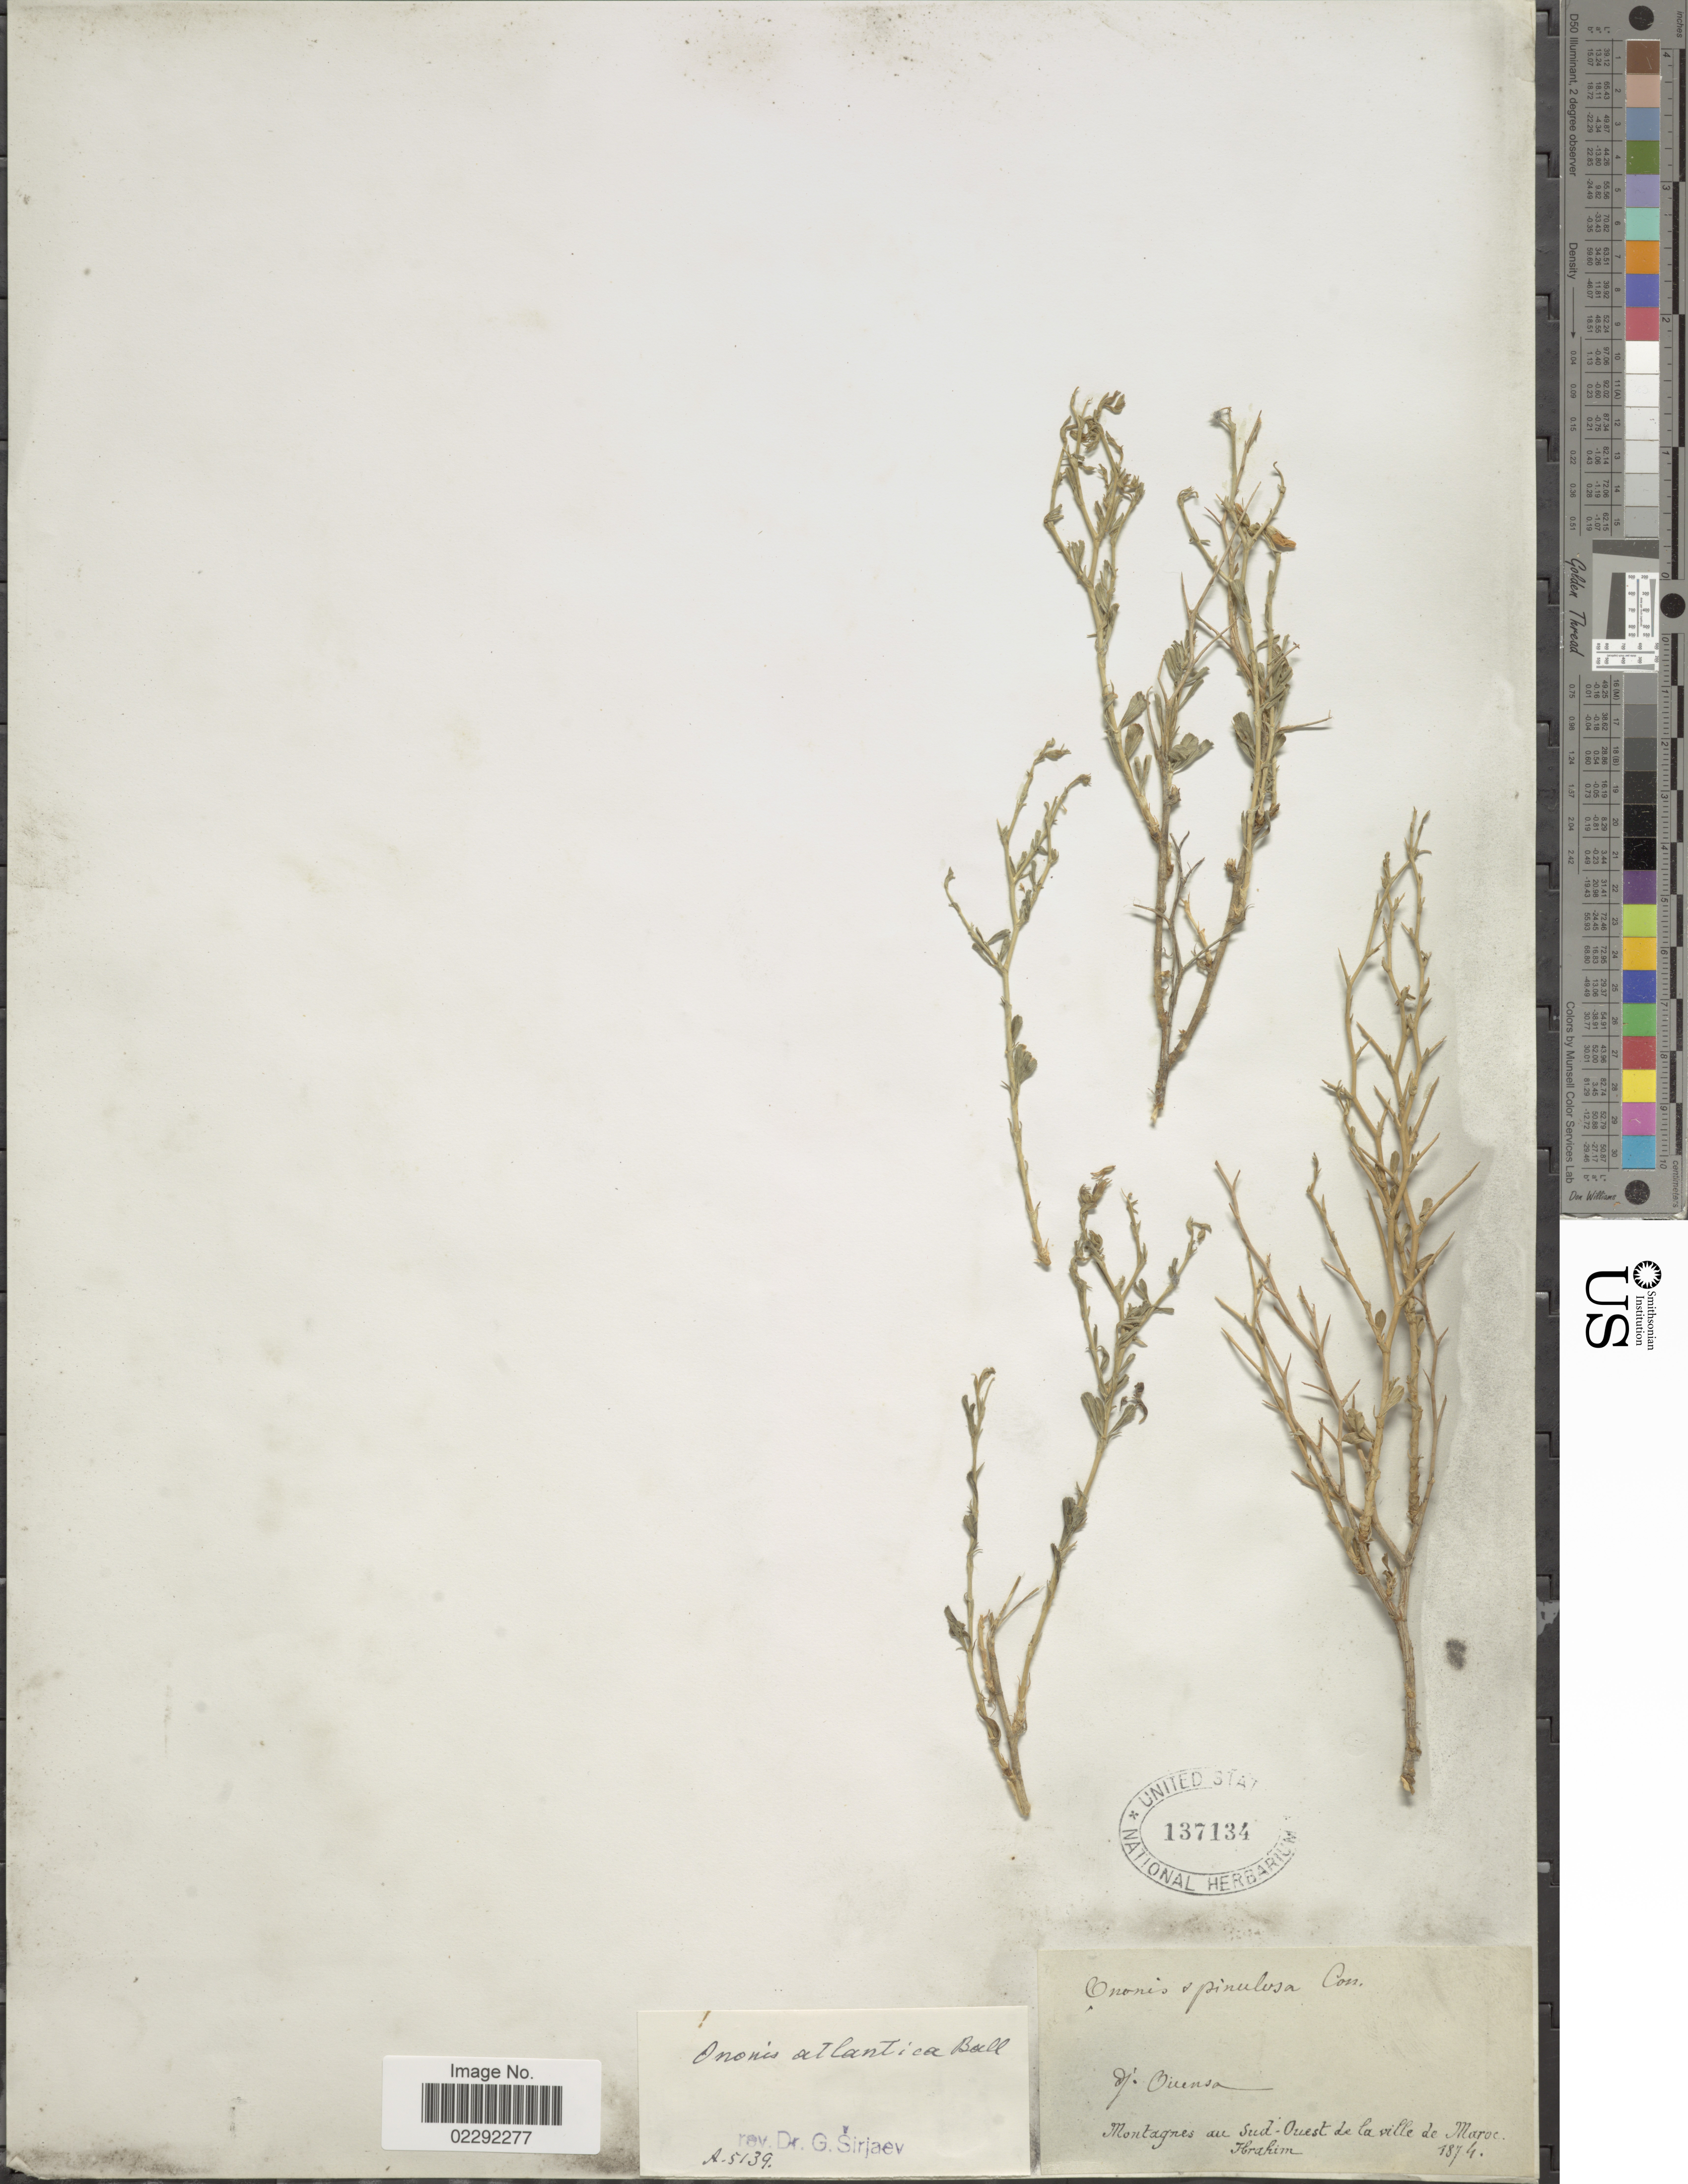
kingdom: Plantae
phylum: Tracheophyta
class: Magnoliopsida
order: Fabales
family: Fabaceae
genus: Ononis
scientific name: Ononis atlantica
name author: Ball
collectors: -. Ibrahim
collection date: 1874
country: Morocco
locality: Dj. Ouensa. Montagnes au Sud-Ouest de la ville de Maroc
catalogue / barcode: US 137134